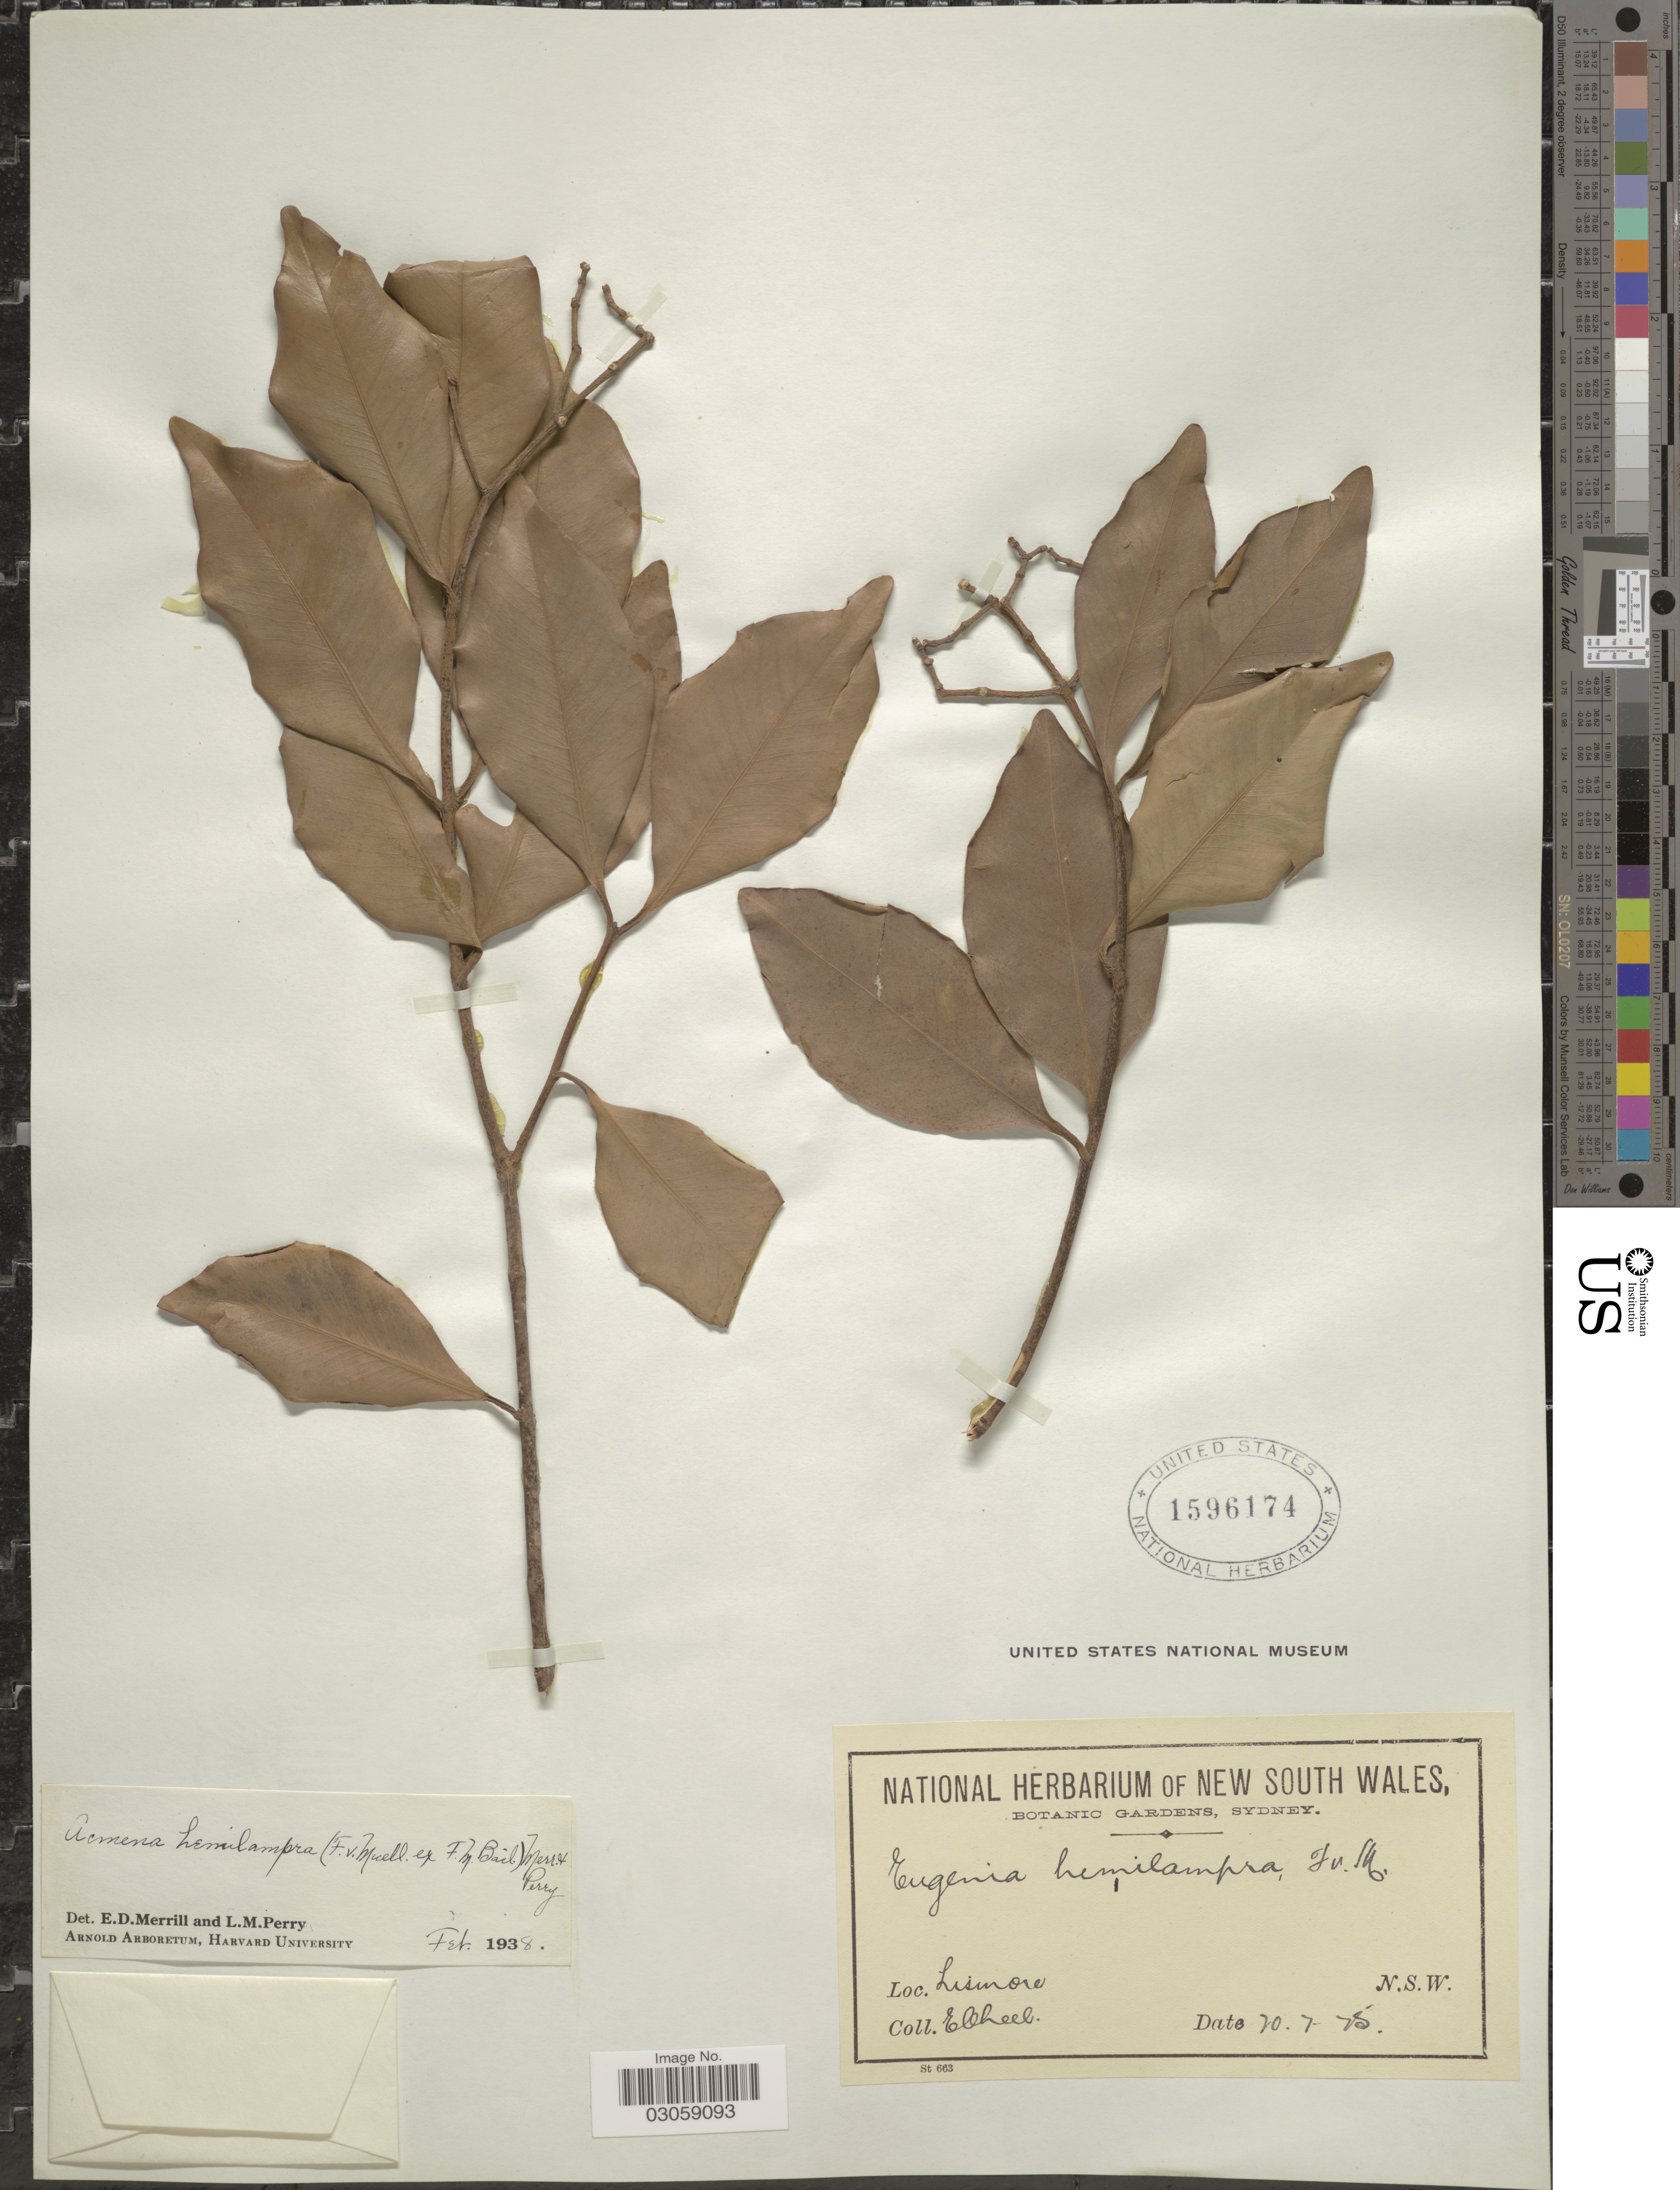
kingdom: Plantae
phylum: Tracheophyta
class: Magnoliopsida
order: Myrtales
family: Myrtaceae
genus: Syzygium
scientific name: Syzygium hemilamprum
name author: (F. Muell.) Craven & Biffin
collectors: E. Cheel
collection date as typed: Transcribed d/m/y: 20/7/25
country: Australia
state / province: New South Wales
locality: Lismore.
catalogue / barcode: US 1596174